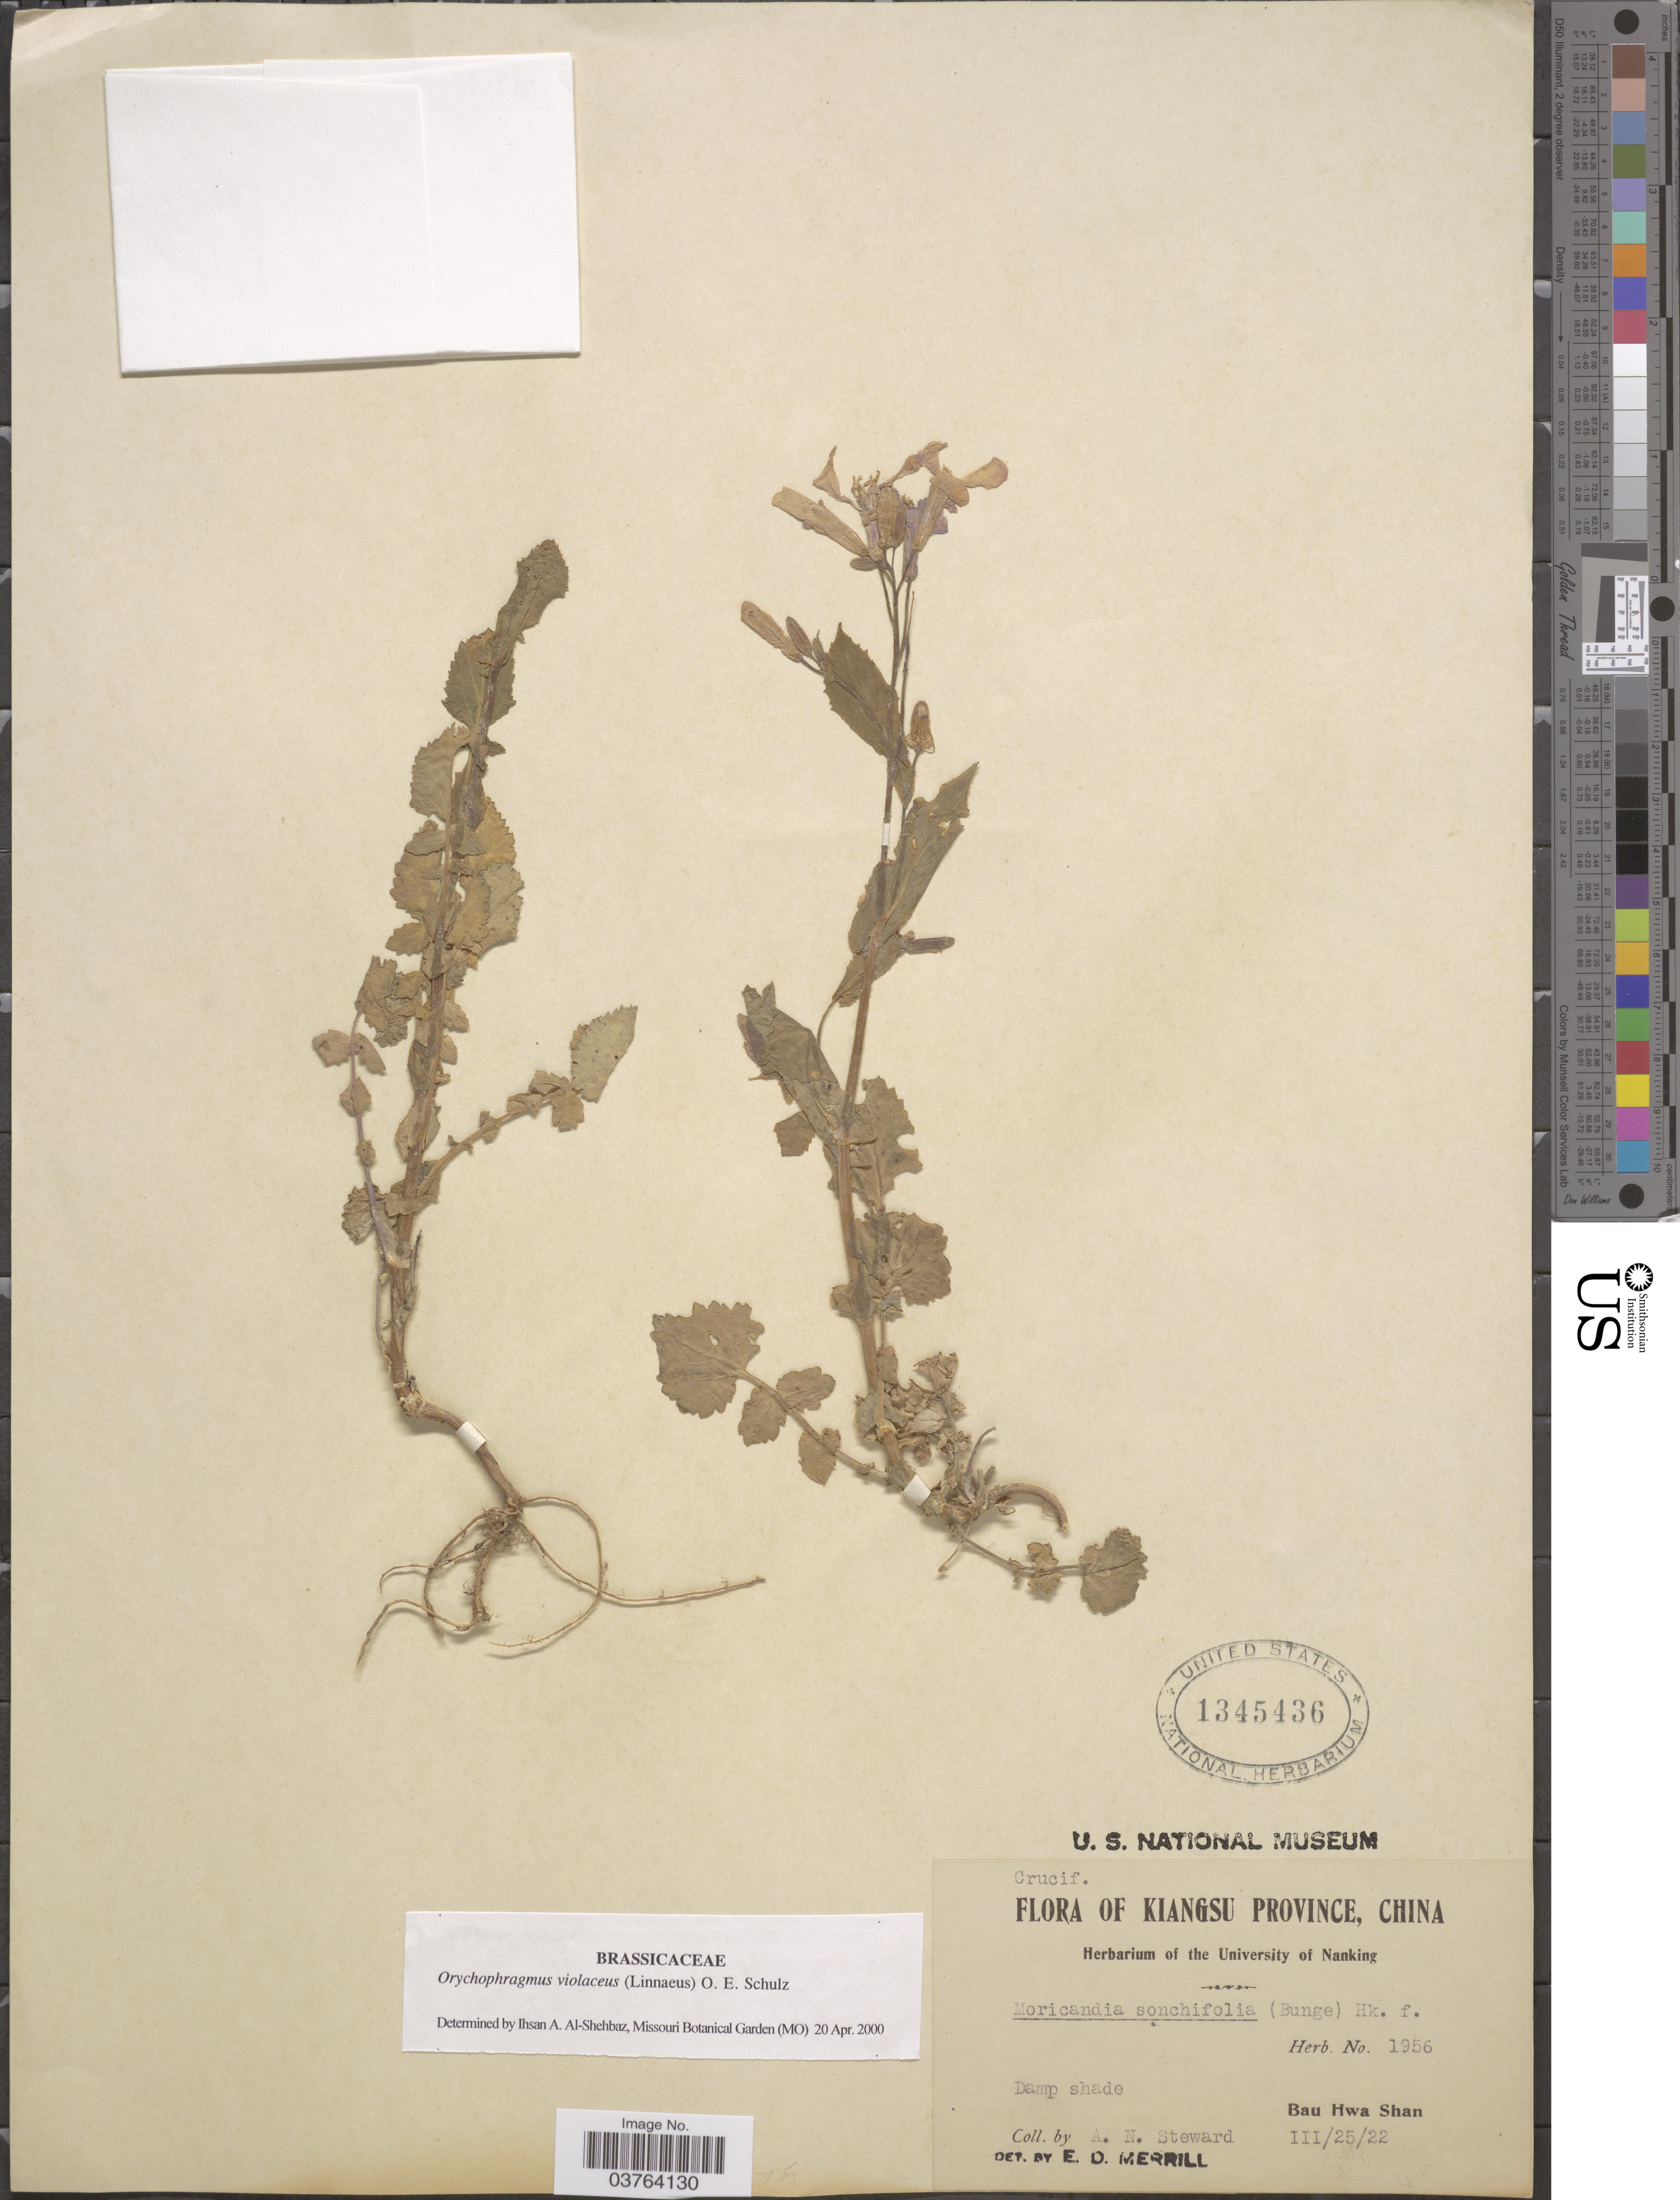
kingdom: Plantae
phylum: Tracheophyta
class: Magnoliopsida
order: Brassicales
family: Brassicaceae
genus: Orychophragmus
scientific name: Orychophragmus violaceus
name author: (L.) O.E. Schulz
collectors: A. N. Steward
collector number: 1956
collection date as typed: Transcribed d/m/y: 25/3/22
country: China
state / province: Jiangsu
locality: Kiangsu Province. Bau Hwa Shan.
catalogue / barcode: US 1345436